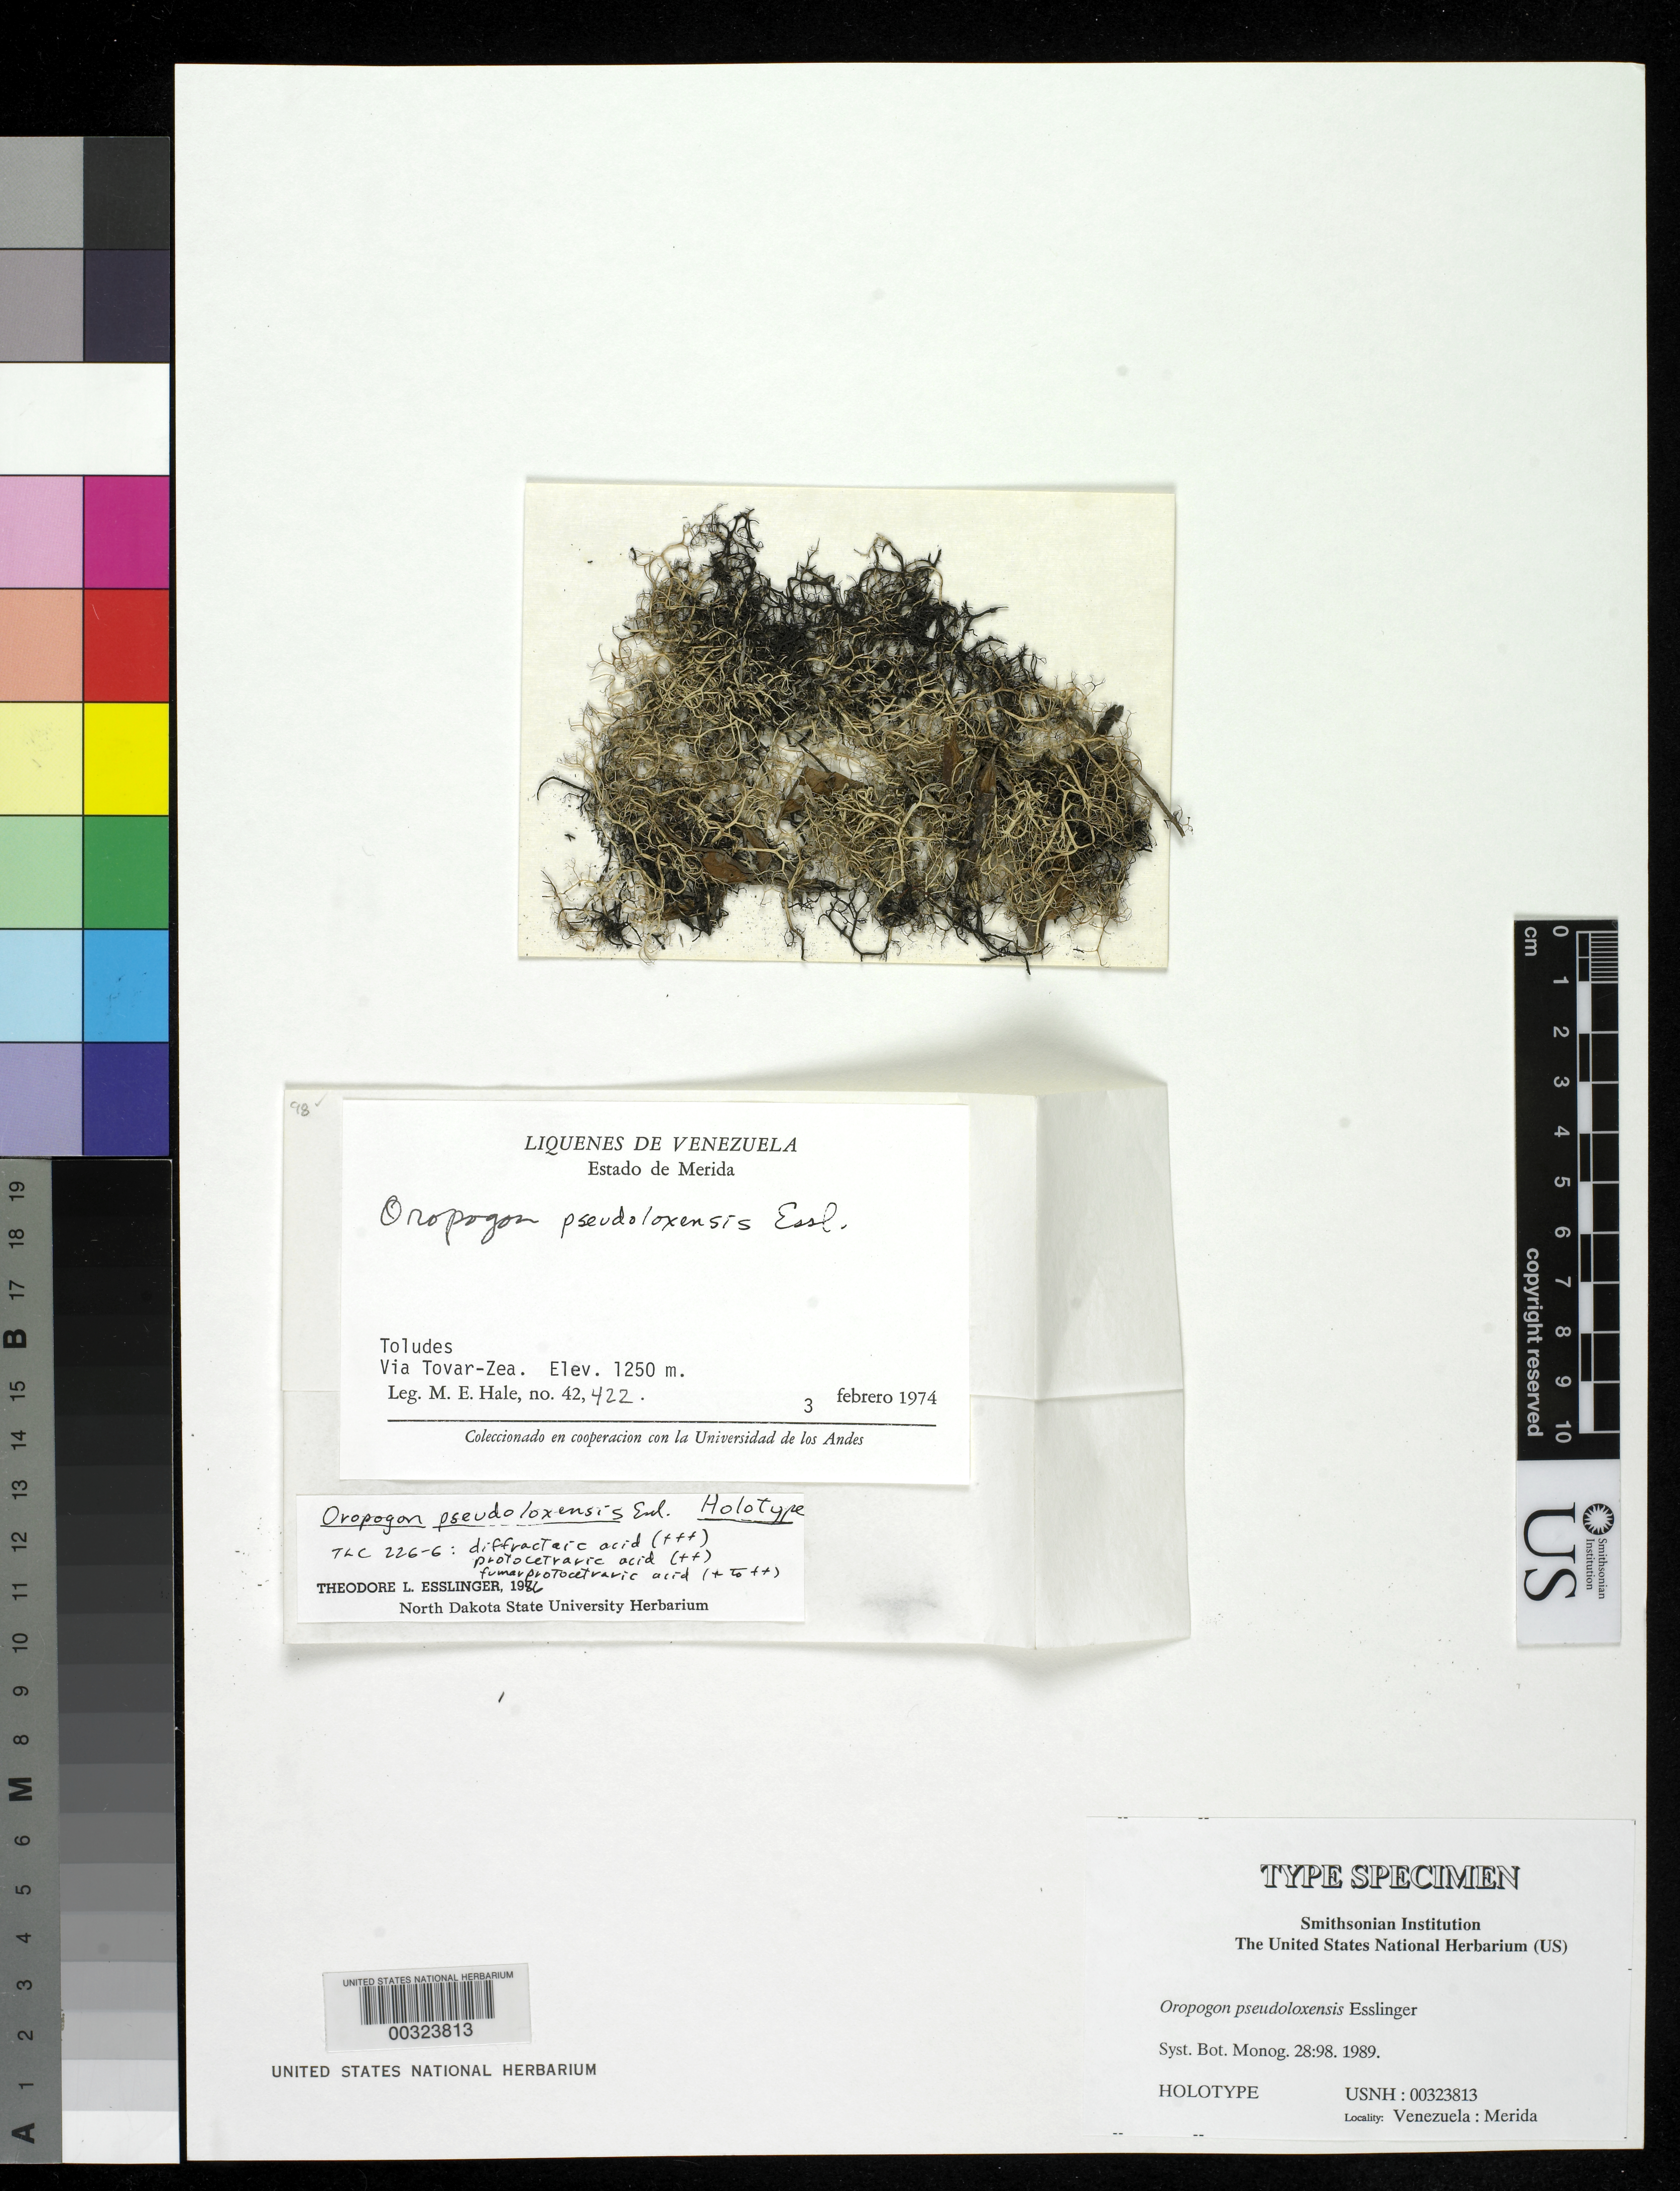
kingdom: Fungi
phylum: Ascomycota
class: Lecanoromycetes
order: Lecanorales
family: Parmeliaceae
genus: Oropogon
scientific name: Oropogon pseudoloxensis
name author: Essl.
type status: Holotype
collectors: M. Hale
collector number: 42422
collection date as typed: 03 Feb 1974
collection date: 1974-02-03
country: Venezuela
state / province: Mérida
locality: Toludes, via Tovar-Zea.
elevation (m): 1250